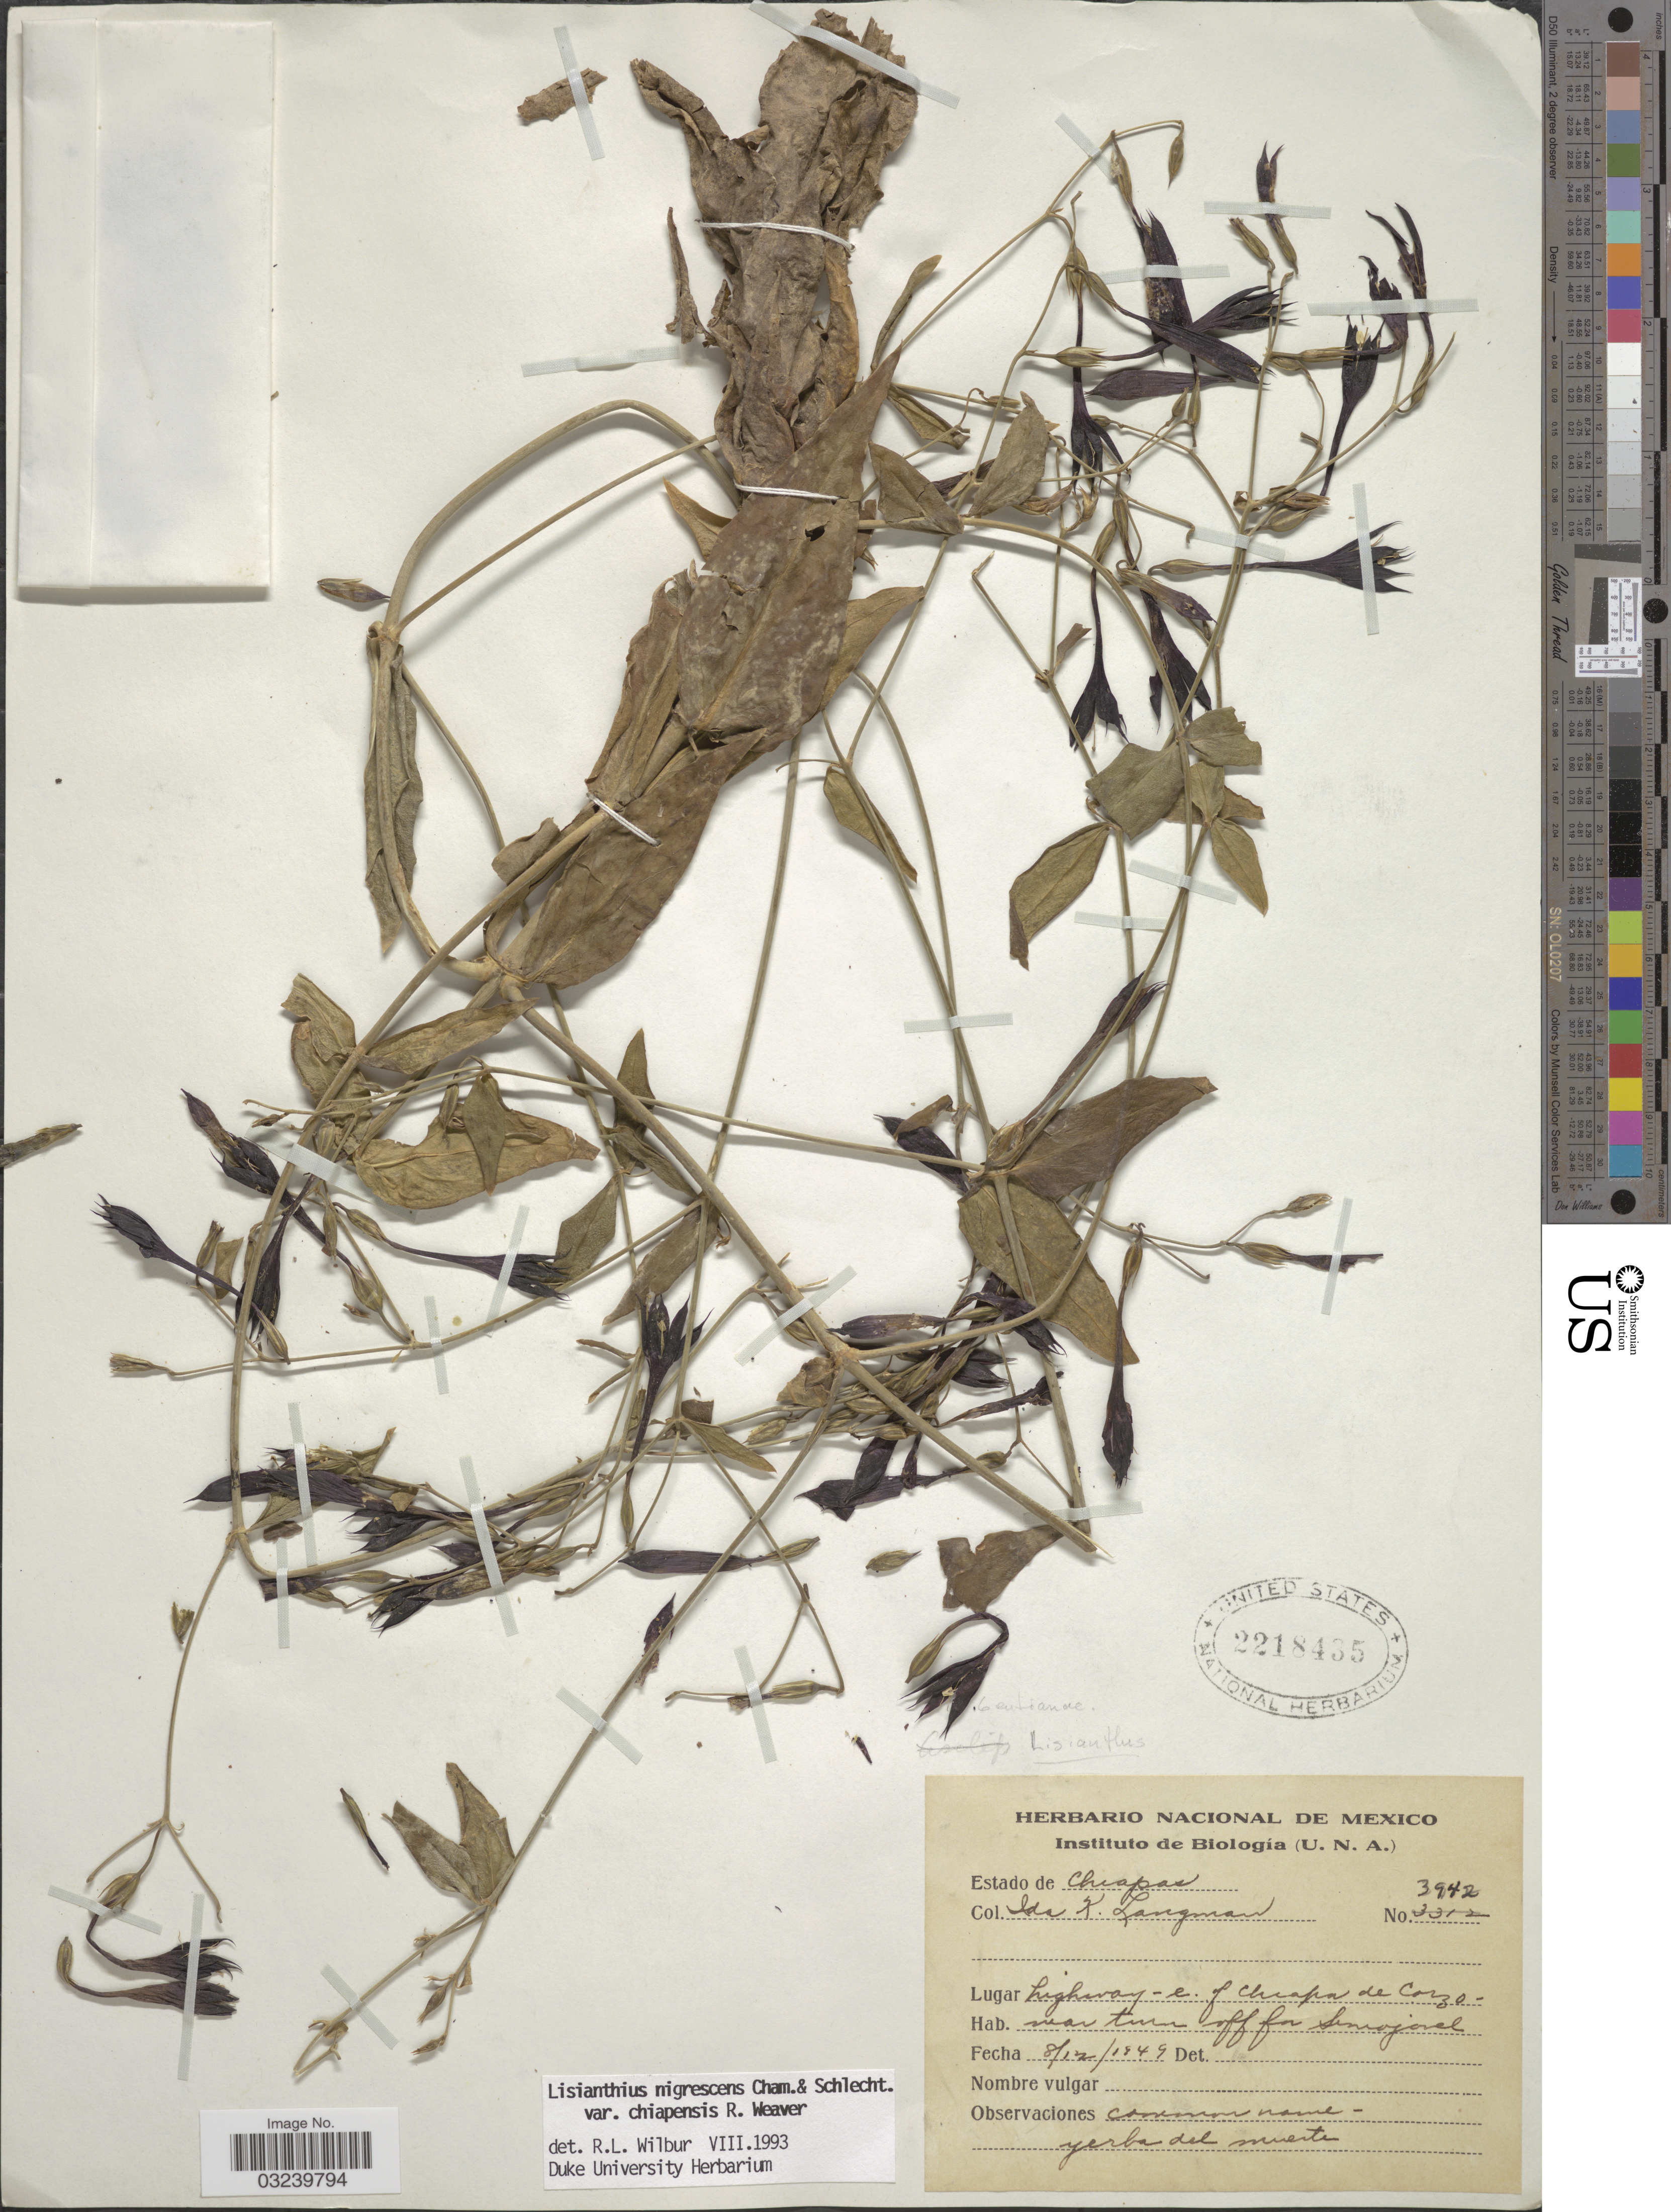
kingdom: Plantae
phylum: Tracheophyta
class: Magnoliopsida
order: Gentianales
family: Gentianaceae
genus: Lisianthius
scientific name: Lisianthius nigrescens var. chiapensis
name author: Weaver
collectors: I. K. Langman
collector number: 3942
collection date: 1949-12-08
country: Mexico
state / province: Chiapas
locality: Highway - e. of Chiapa de Corzo - near turn off for Simojovel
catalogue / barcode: US 2218435